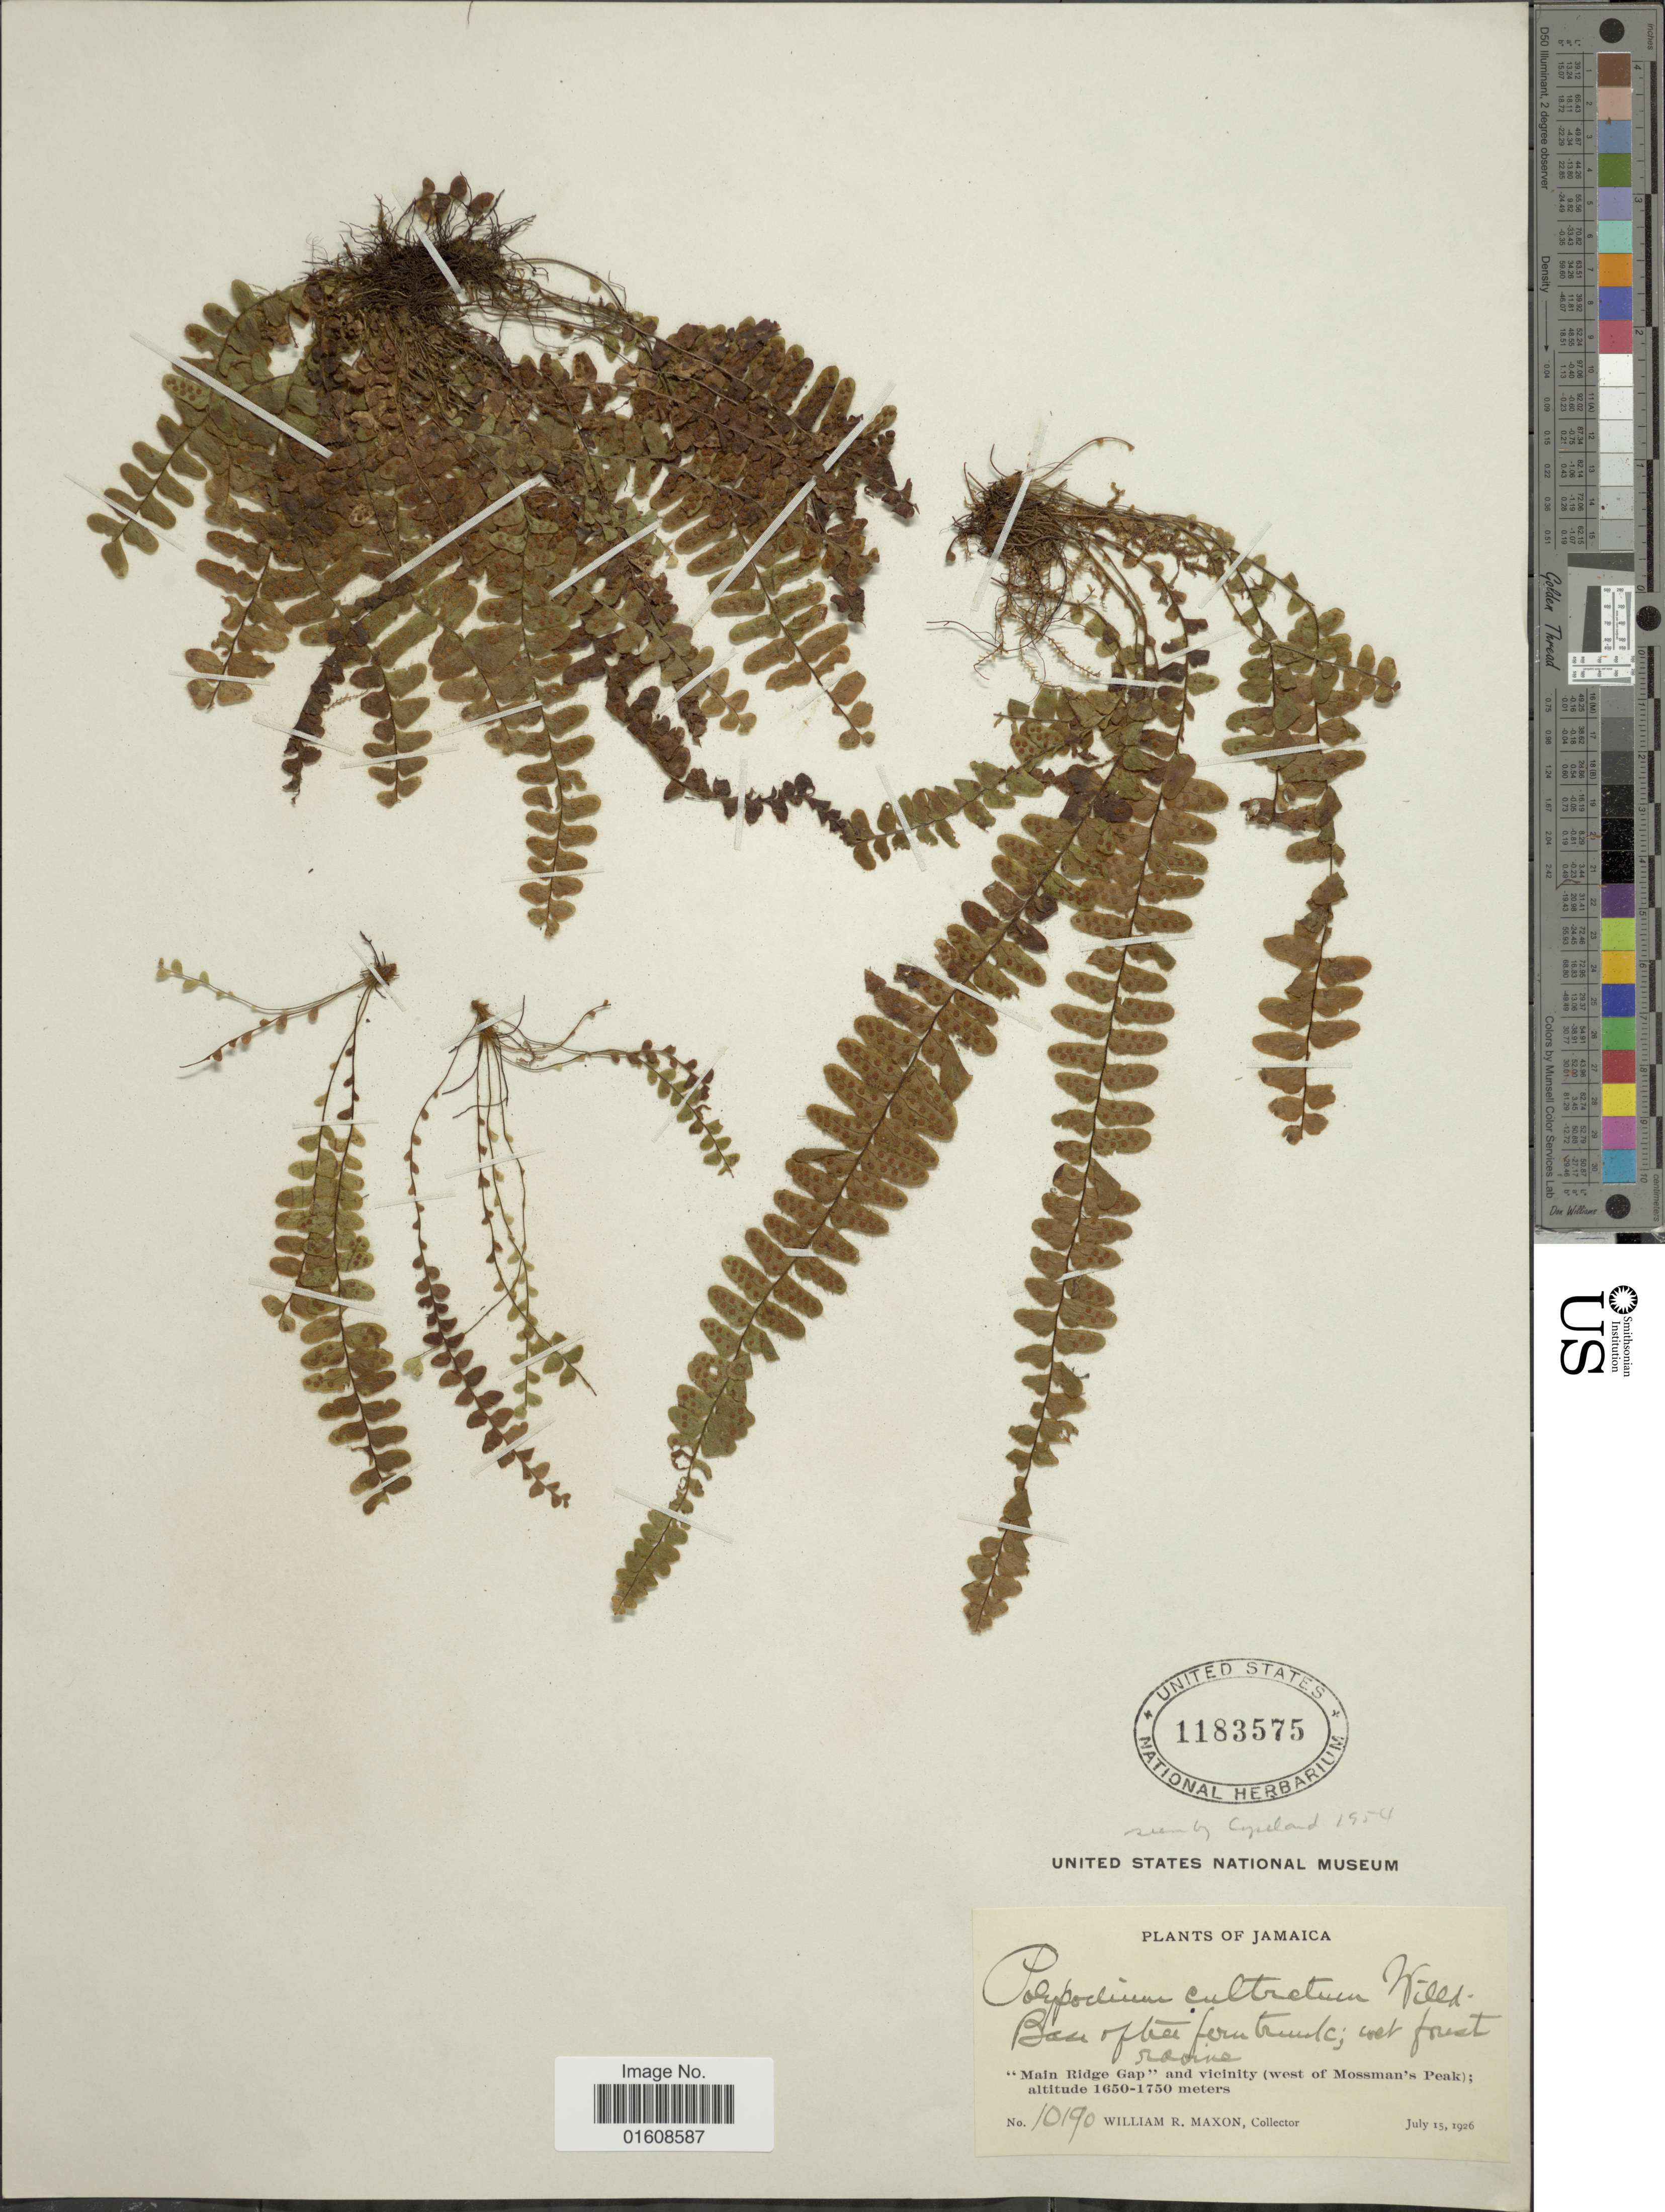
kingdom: Plantae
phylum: Tracheophyta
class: Polypodiopsida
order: Polypodiales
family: Polypodiaceae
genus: Alansmia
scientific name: Alansmia cultrata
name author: (Bory ex Willd.) Moguel & M. Kessler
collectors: W. R. Maxon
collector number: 10190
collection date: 1926-07-15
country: Jamaica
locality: Main Ridge Gap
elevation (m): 1650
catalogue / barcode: US 1183575